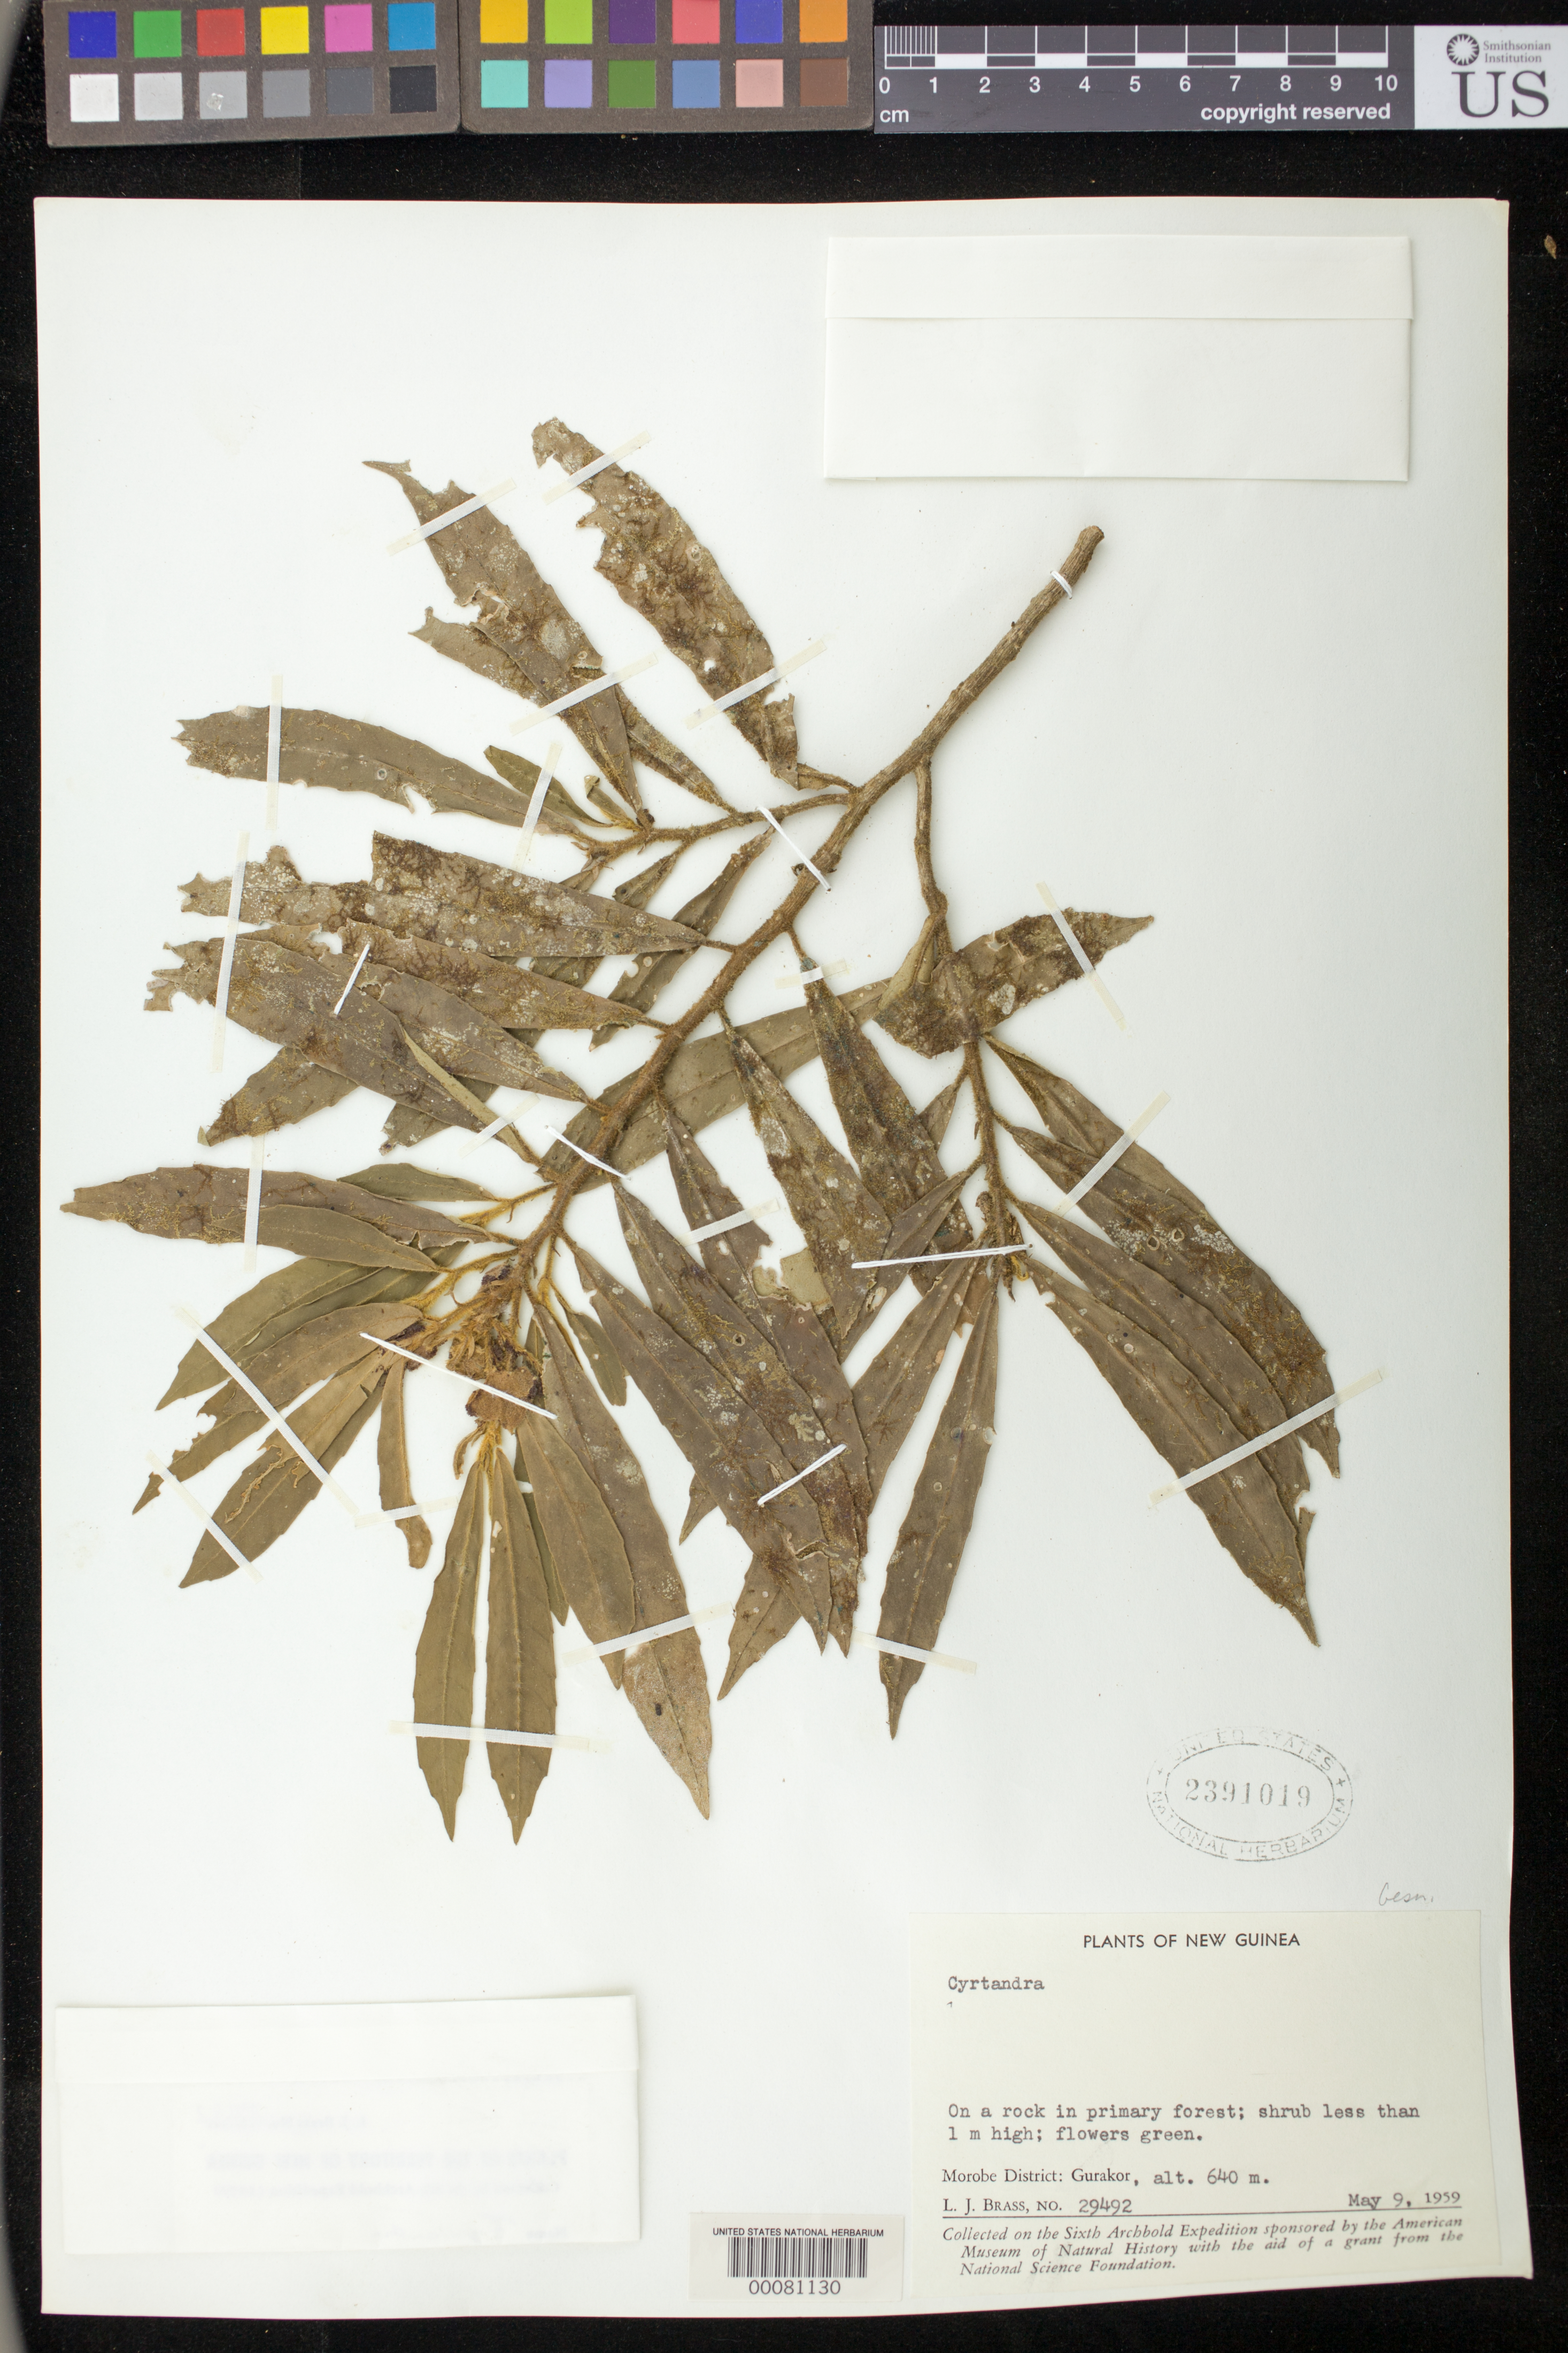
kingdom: Plantae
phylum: Tracheophyta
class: Magnoliopsida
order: Lamiales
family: Gesneriaceae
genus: Cyrtandra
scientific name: Cyrtandra sp.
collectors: L. J. Brass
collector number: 29492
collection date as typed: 09 May 1959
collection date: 1959-05-09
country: Papua New Guinea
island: New Guinea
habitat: On a rock in primary forest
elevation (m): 640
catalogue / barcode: US 2391019